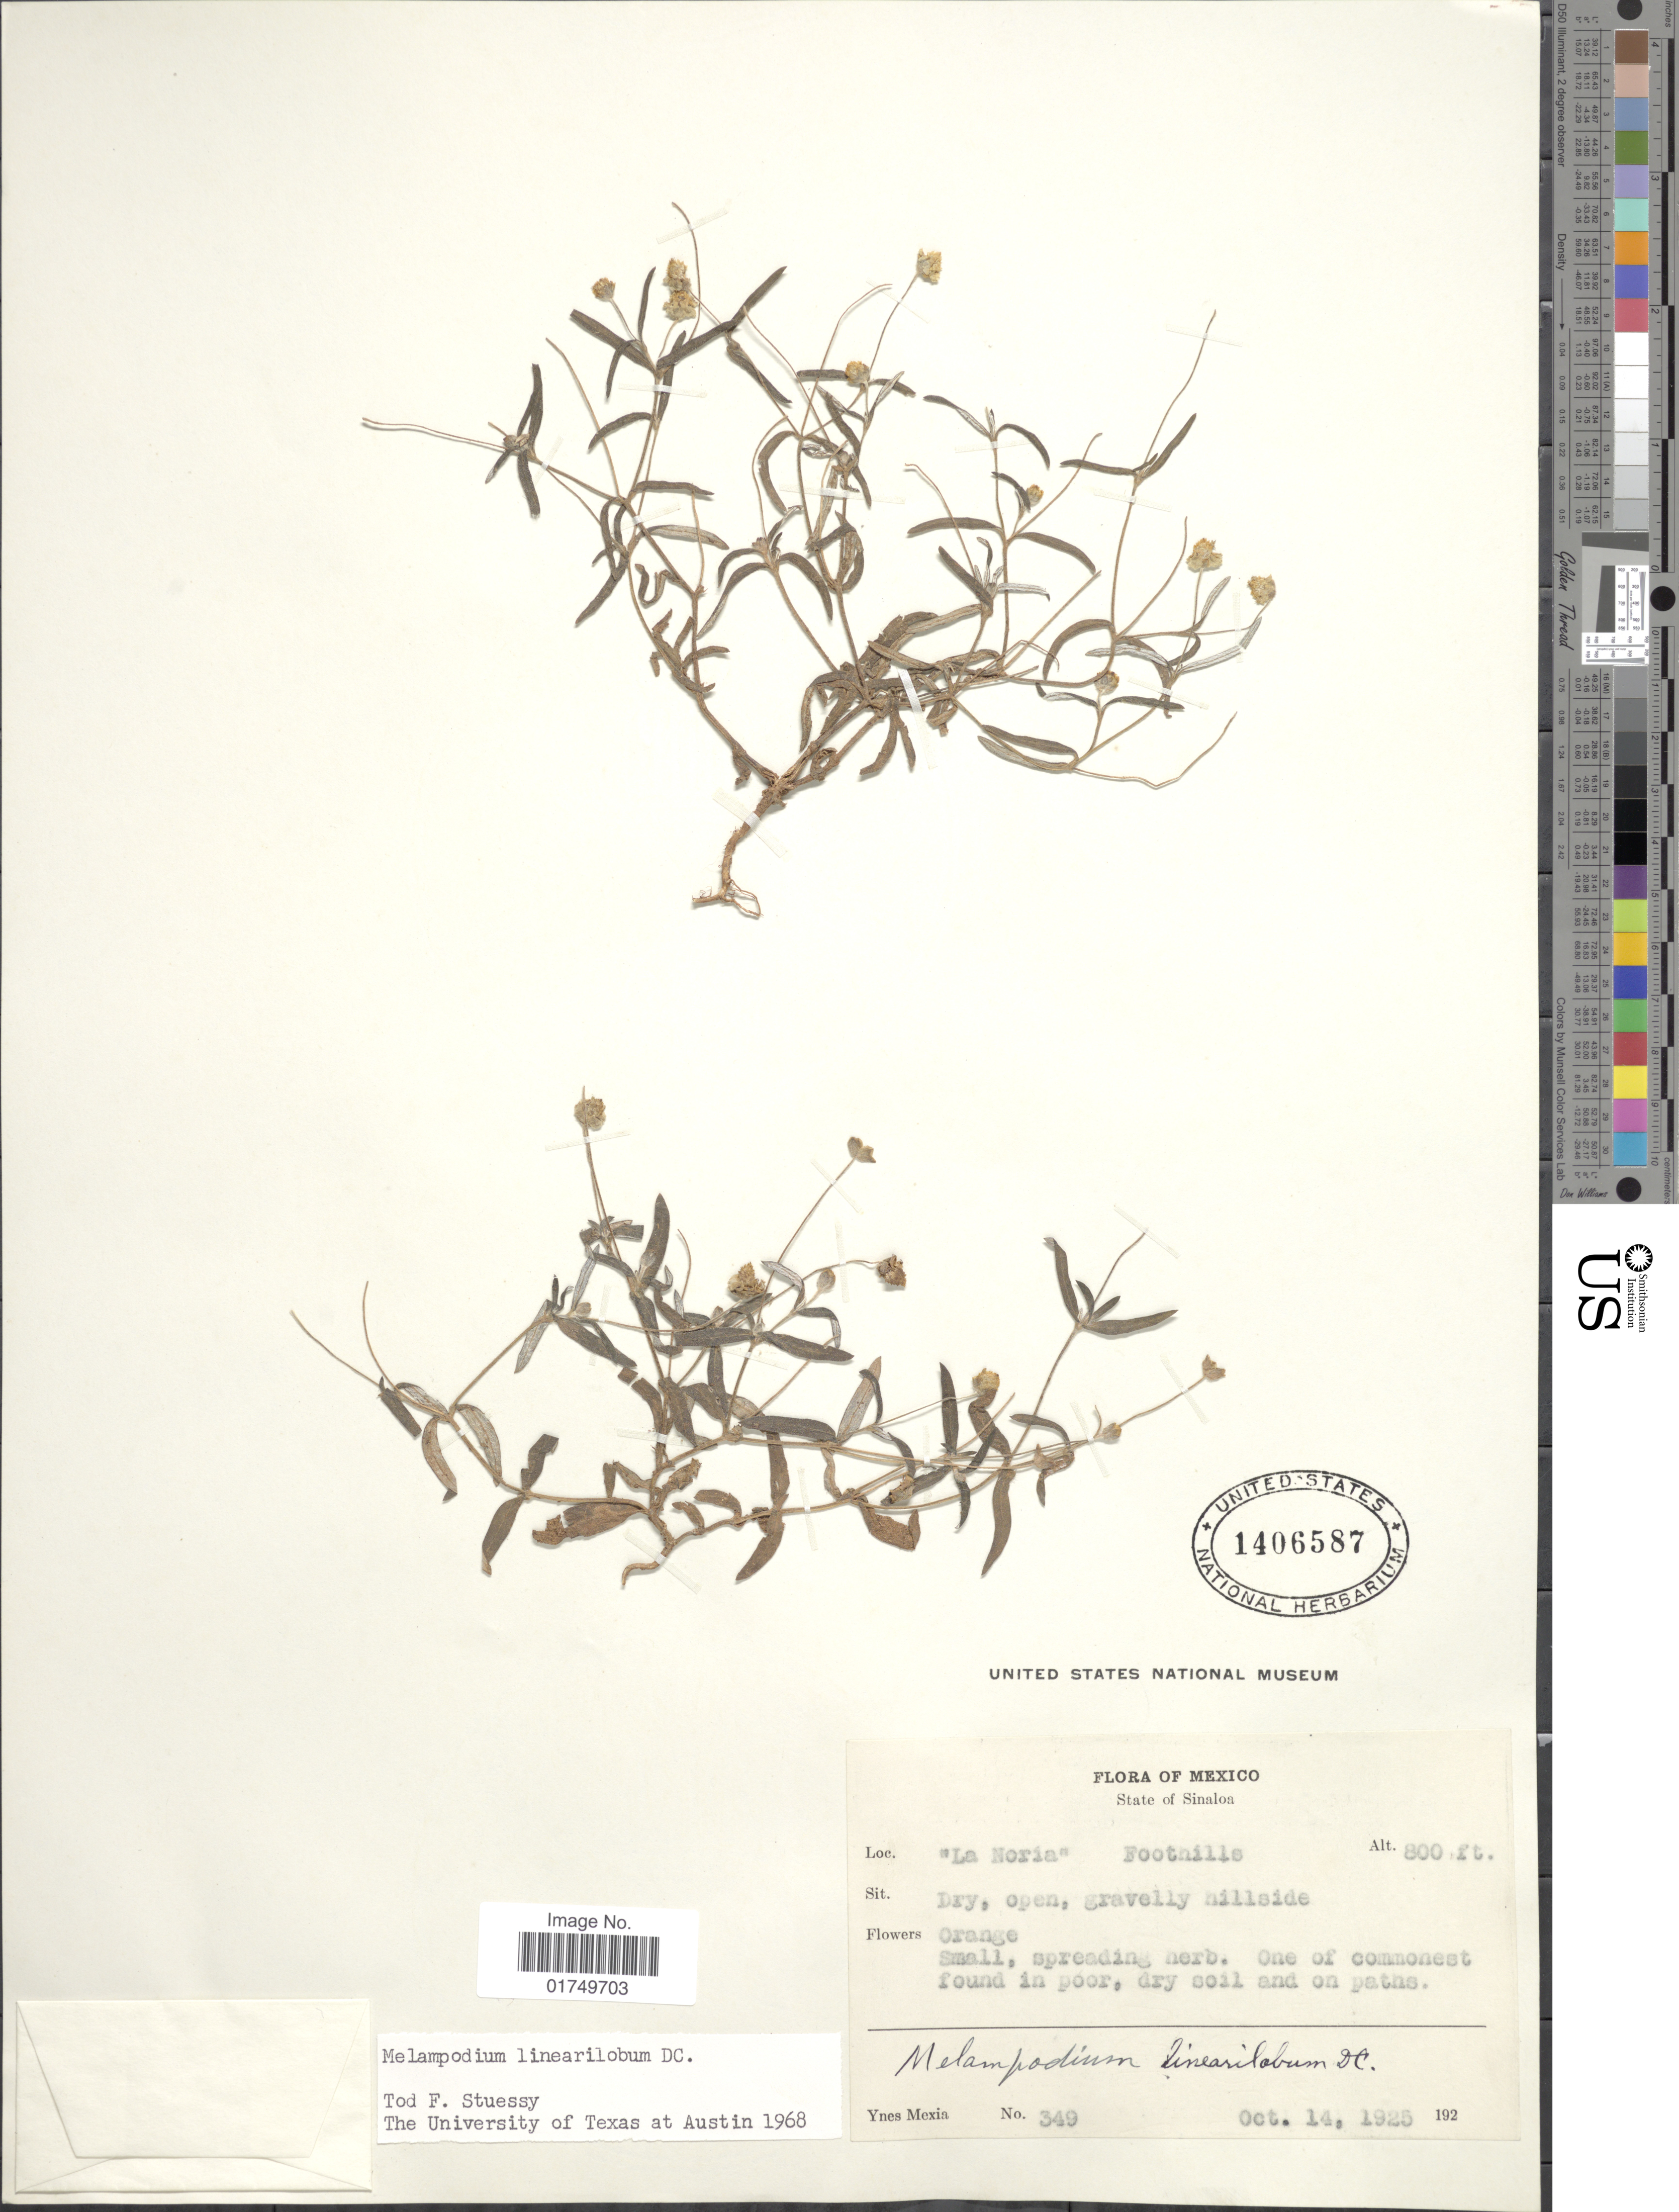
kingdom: Plantae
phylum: Tracheophyta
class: Magnoliopsida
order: Asterales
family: Asteraceae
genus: Melampodium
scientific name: Melampodium linearilobum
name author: DC.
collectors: Y. Mexia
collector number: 349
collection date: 1925-10-14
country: Mexico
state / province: Sinaloa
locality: La Noria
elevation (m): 244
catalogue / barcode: US 1406587